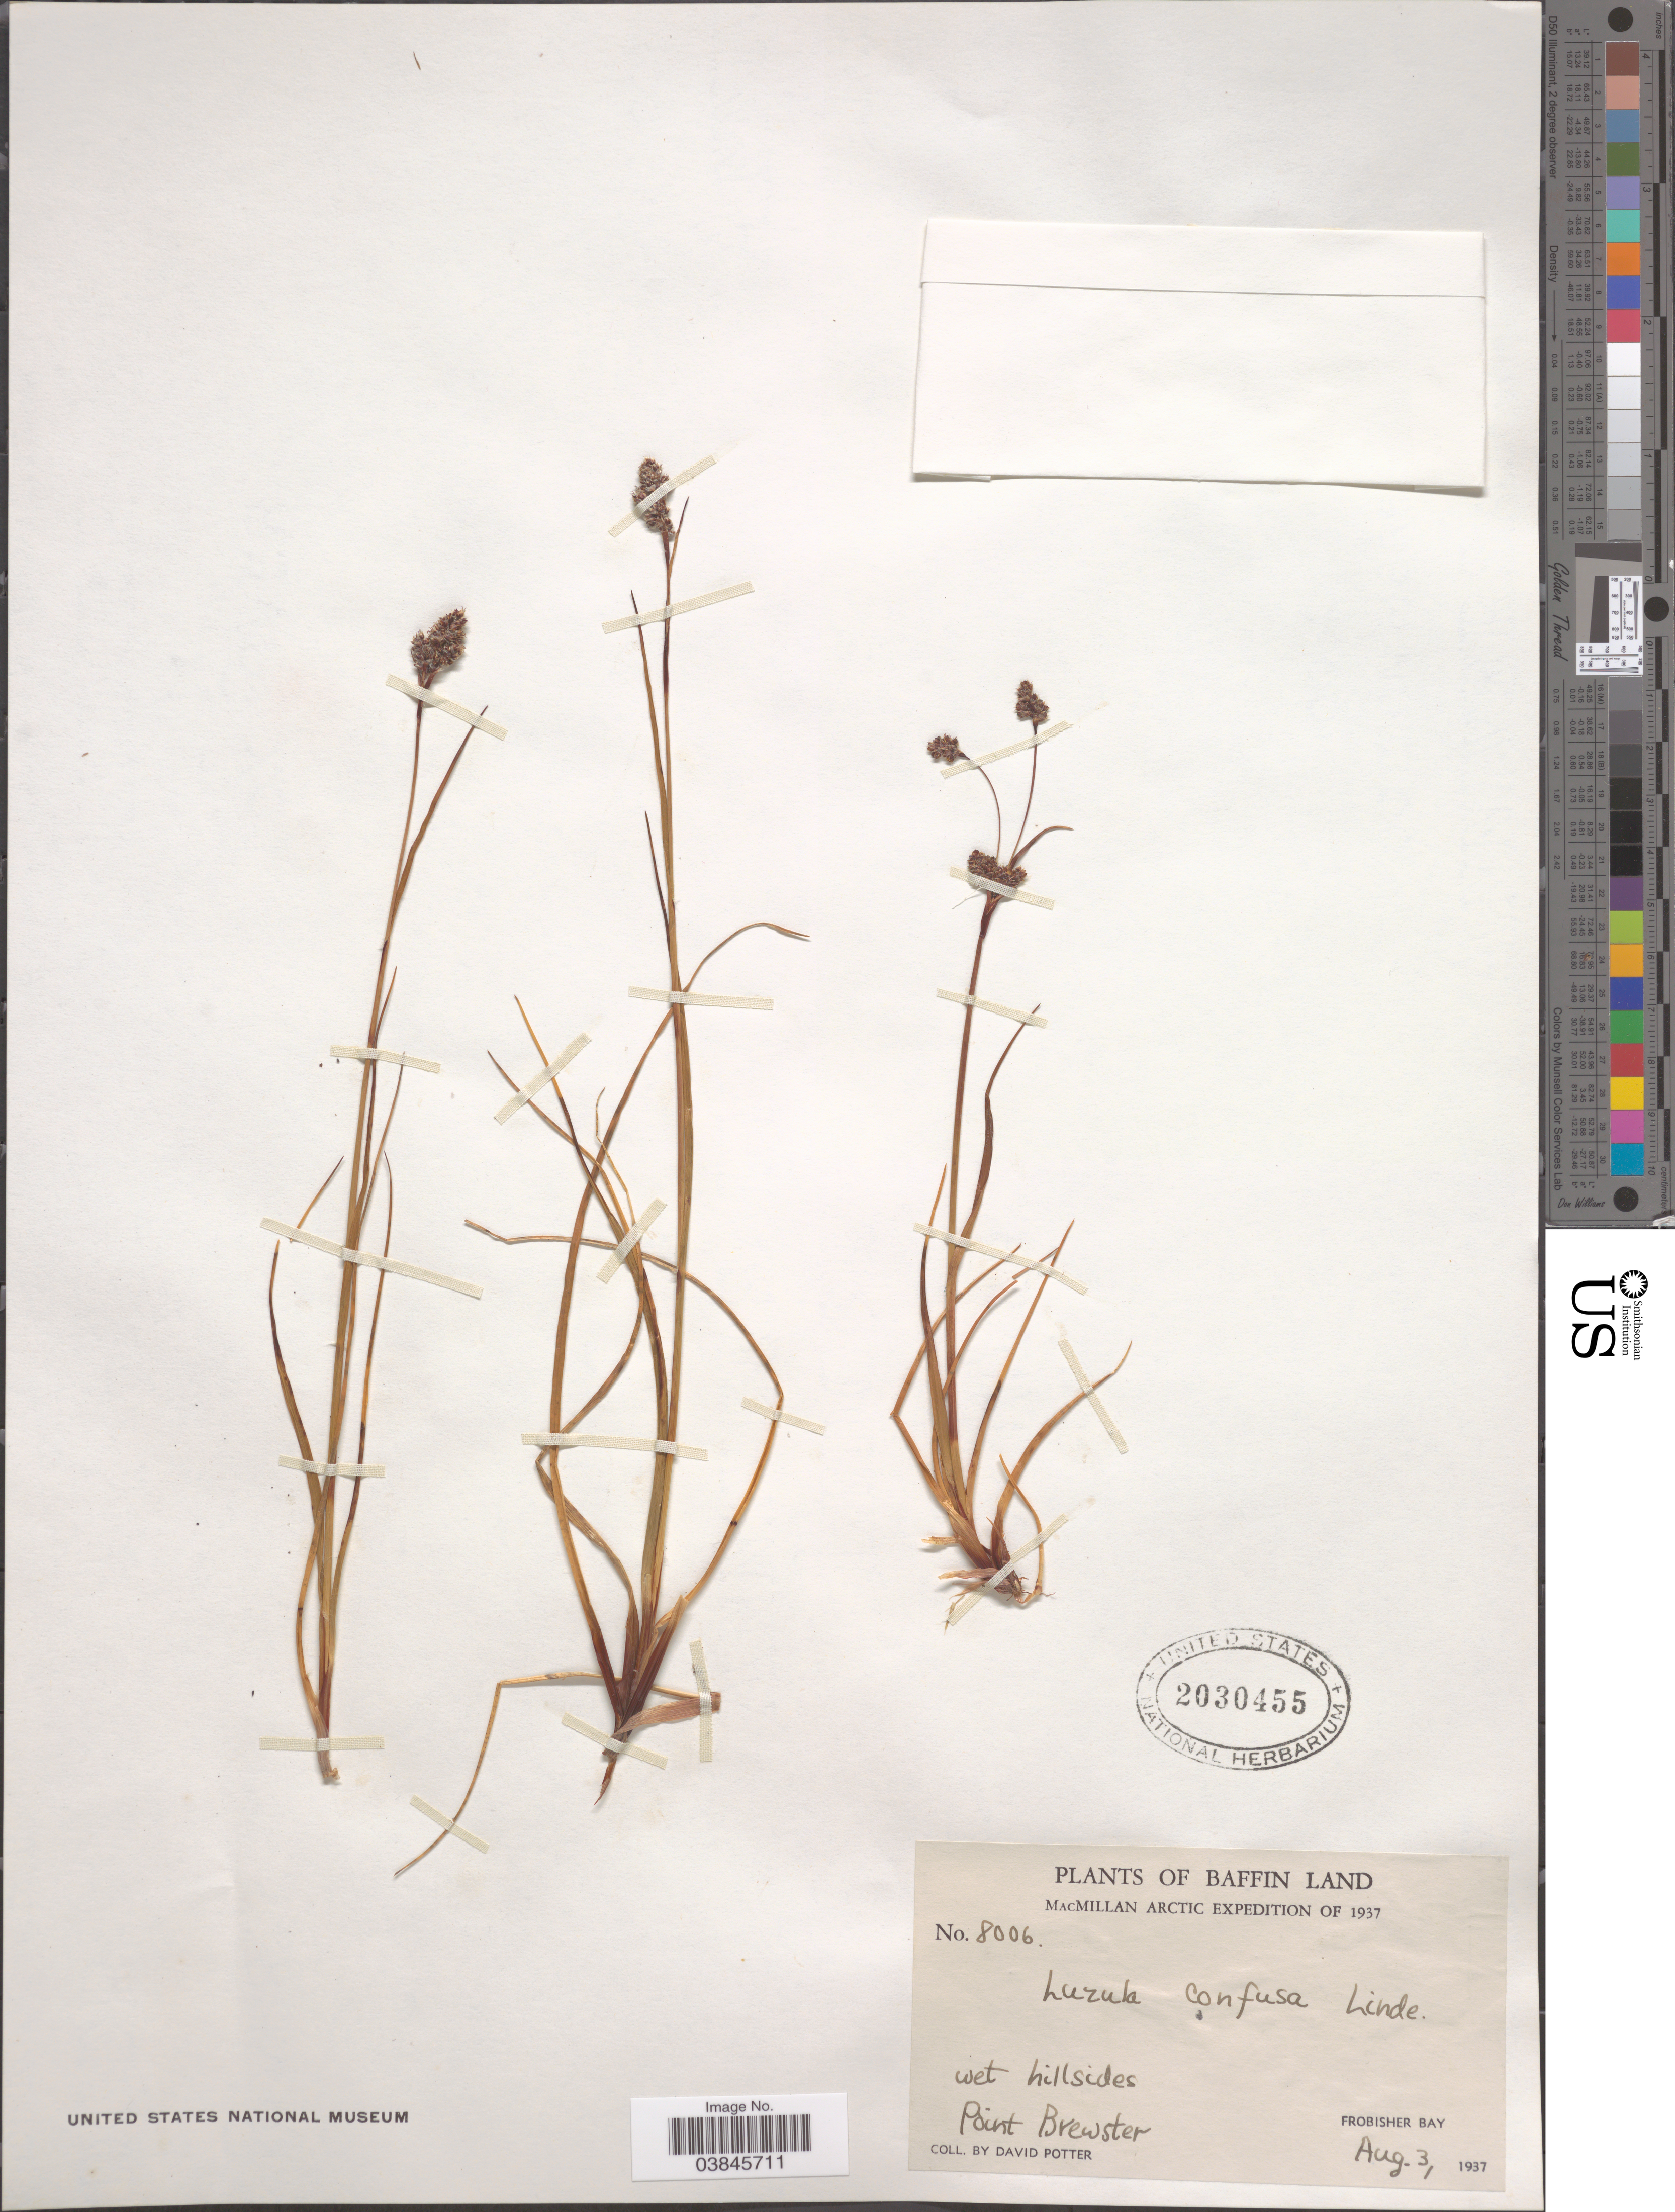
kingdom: Plantae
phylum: Tracheophyta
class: Liliopsida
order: Poales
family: Juncaceae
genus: Luzula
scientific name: Luzula confusa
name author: Lindeb.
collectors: D. Potter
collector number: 8006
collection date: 1937-08-03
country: Canada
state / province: Nunavut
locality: Baffin Land. Wet hillsides. Point Brewster. Frobisher Bay.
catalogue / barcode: US 2030455